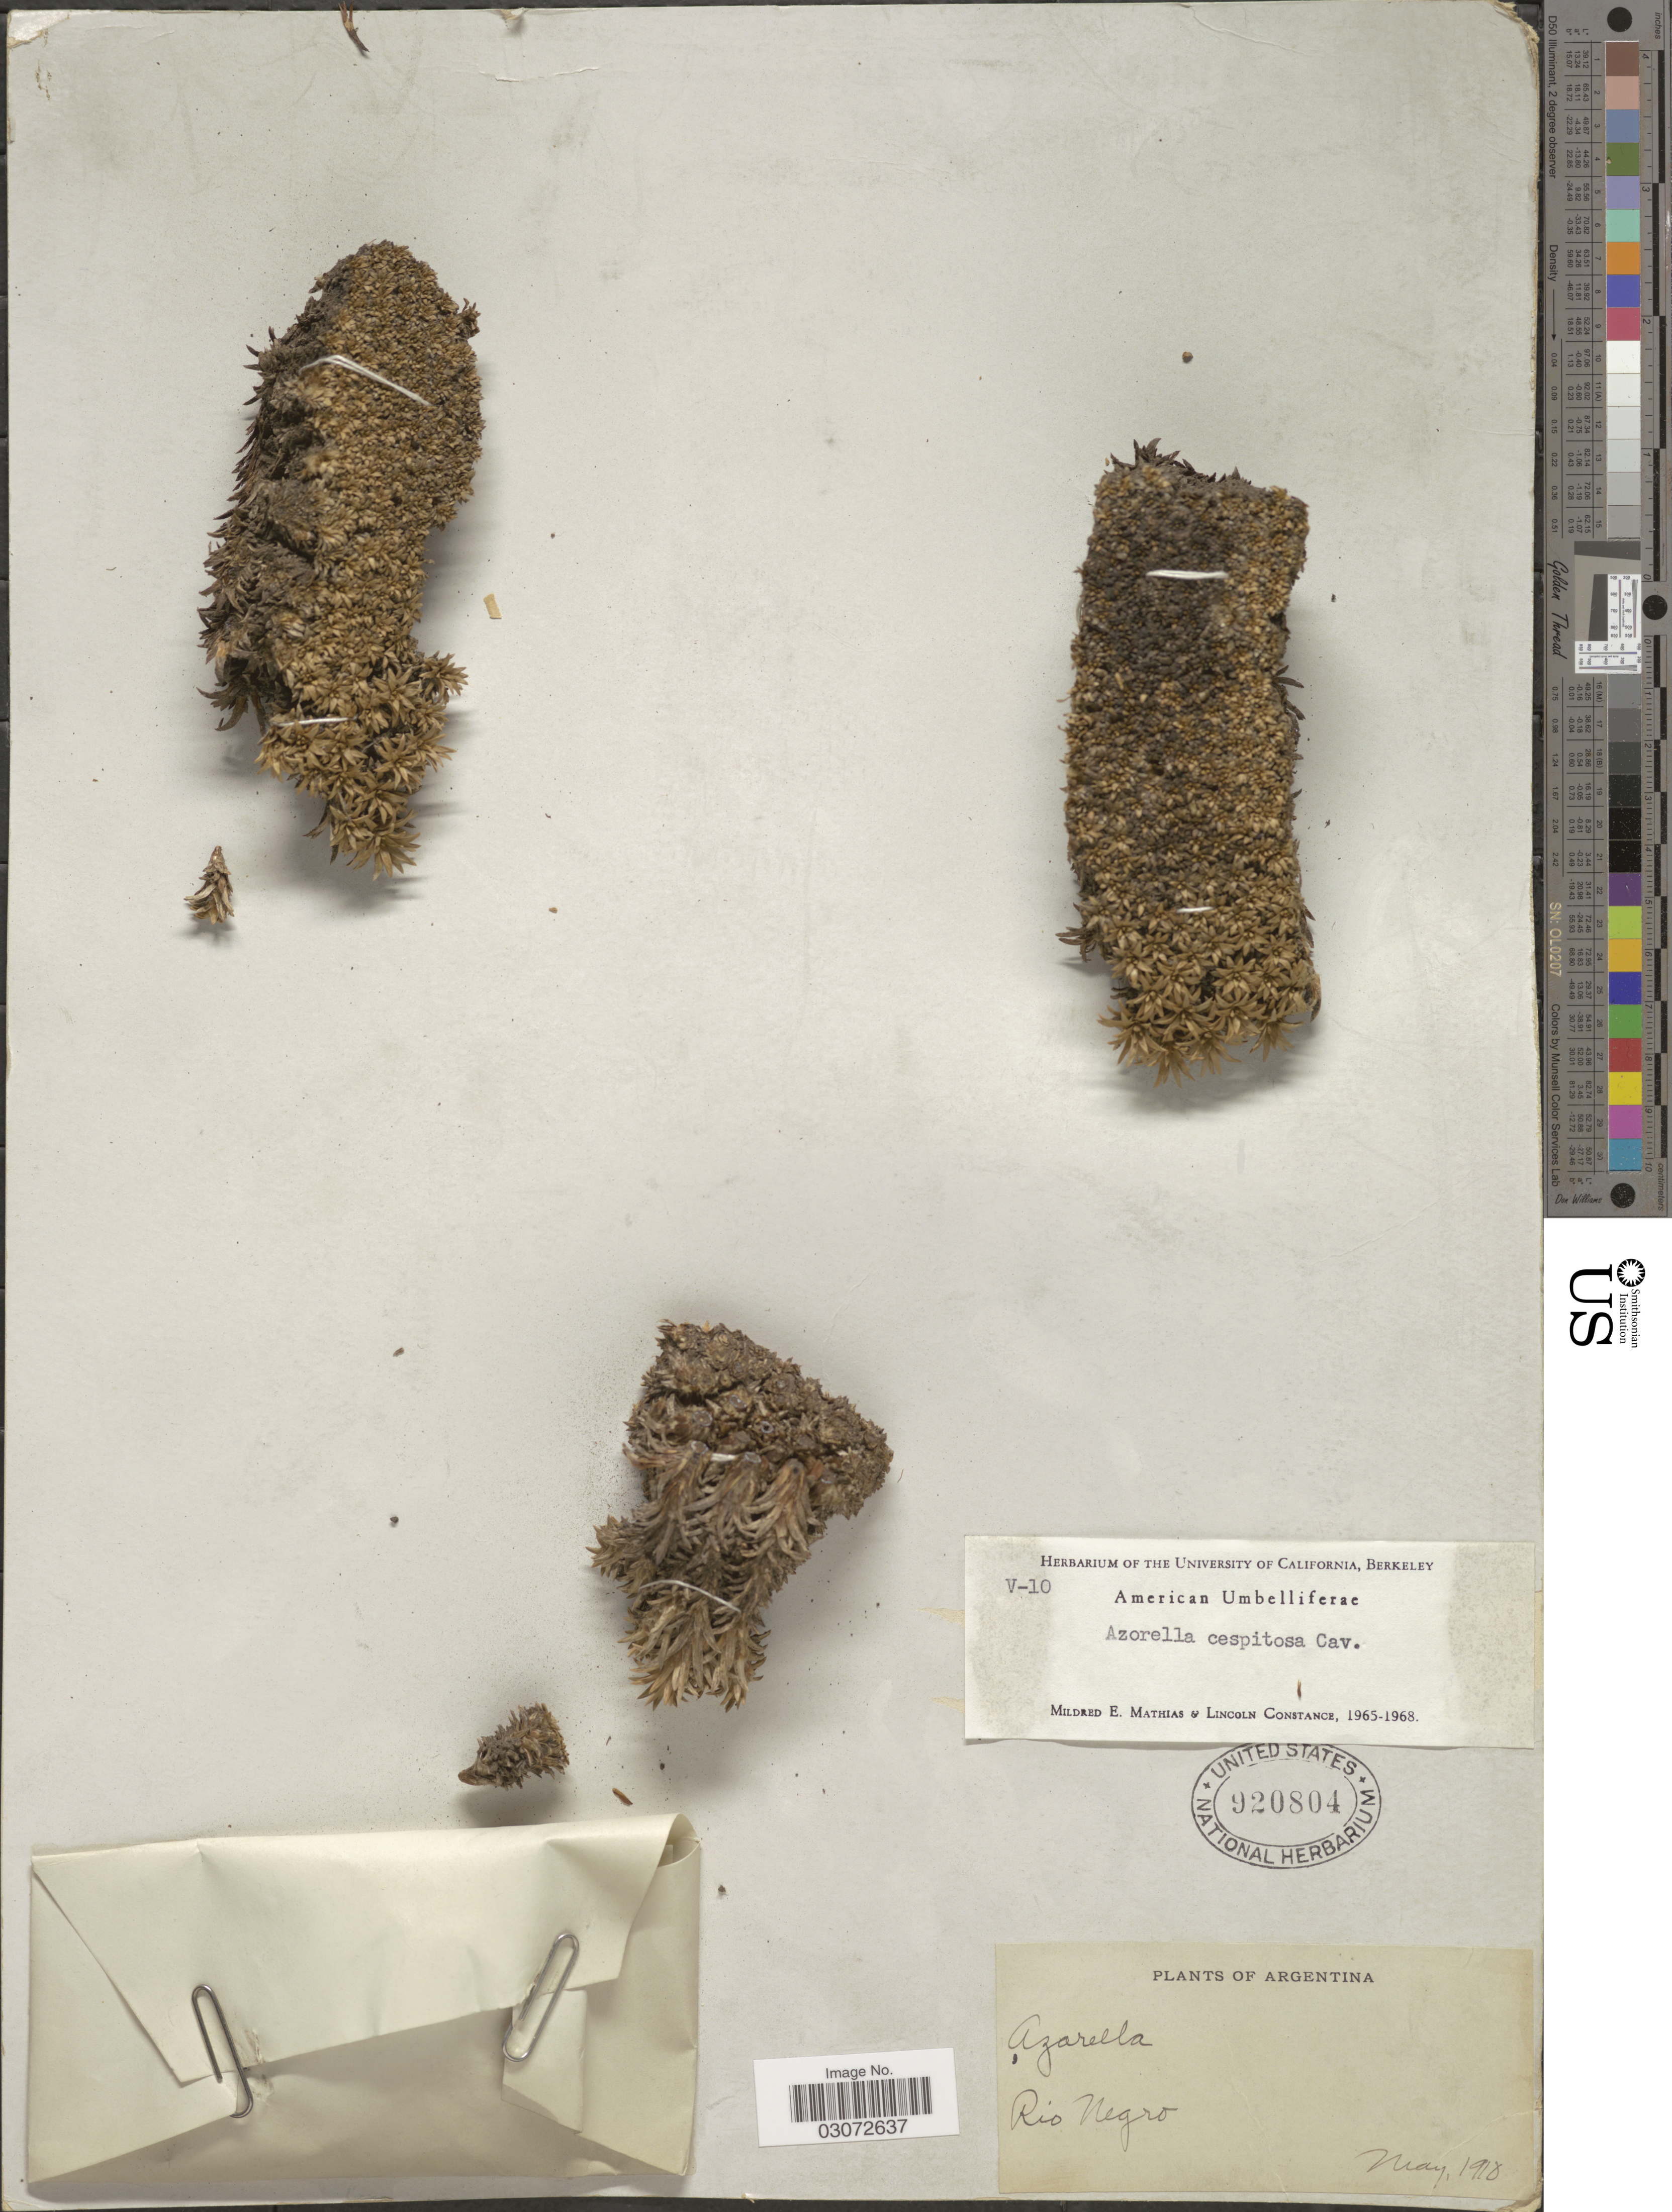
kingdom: Plantae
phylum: Tracheophyta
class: Magnoliopsida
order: Apiales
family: Apiaceae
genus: Azorella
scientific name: Azorella caespitosa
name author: Cav.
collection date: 1918-05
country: Argentina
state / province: Rio Negro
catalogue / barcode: US 920804